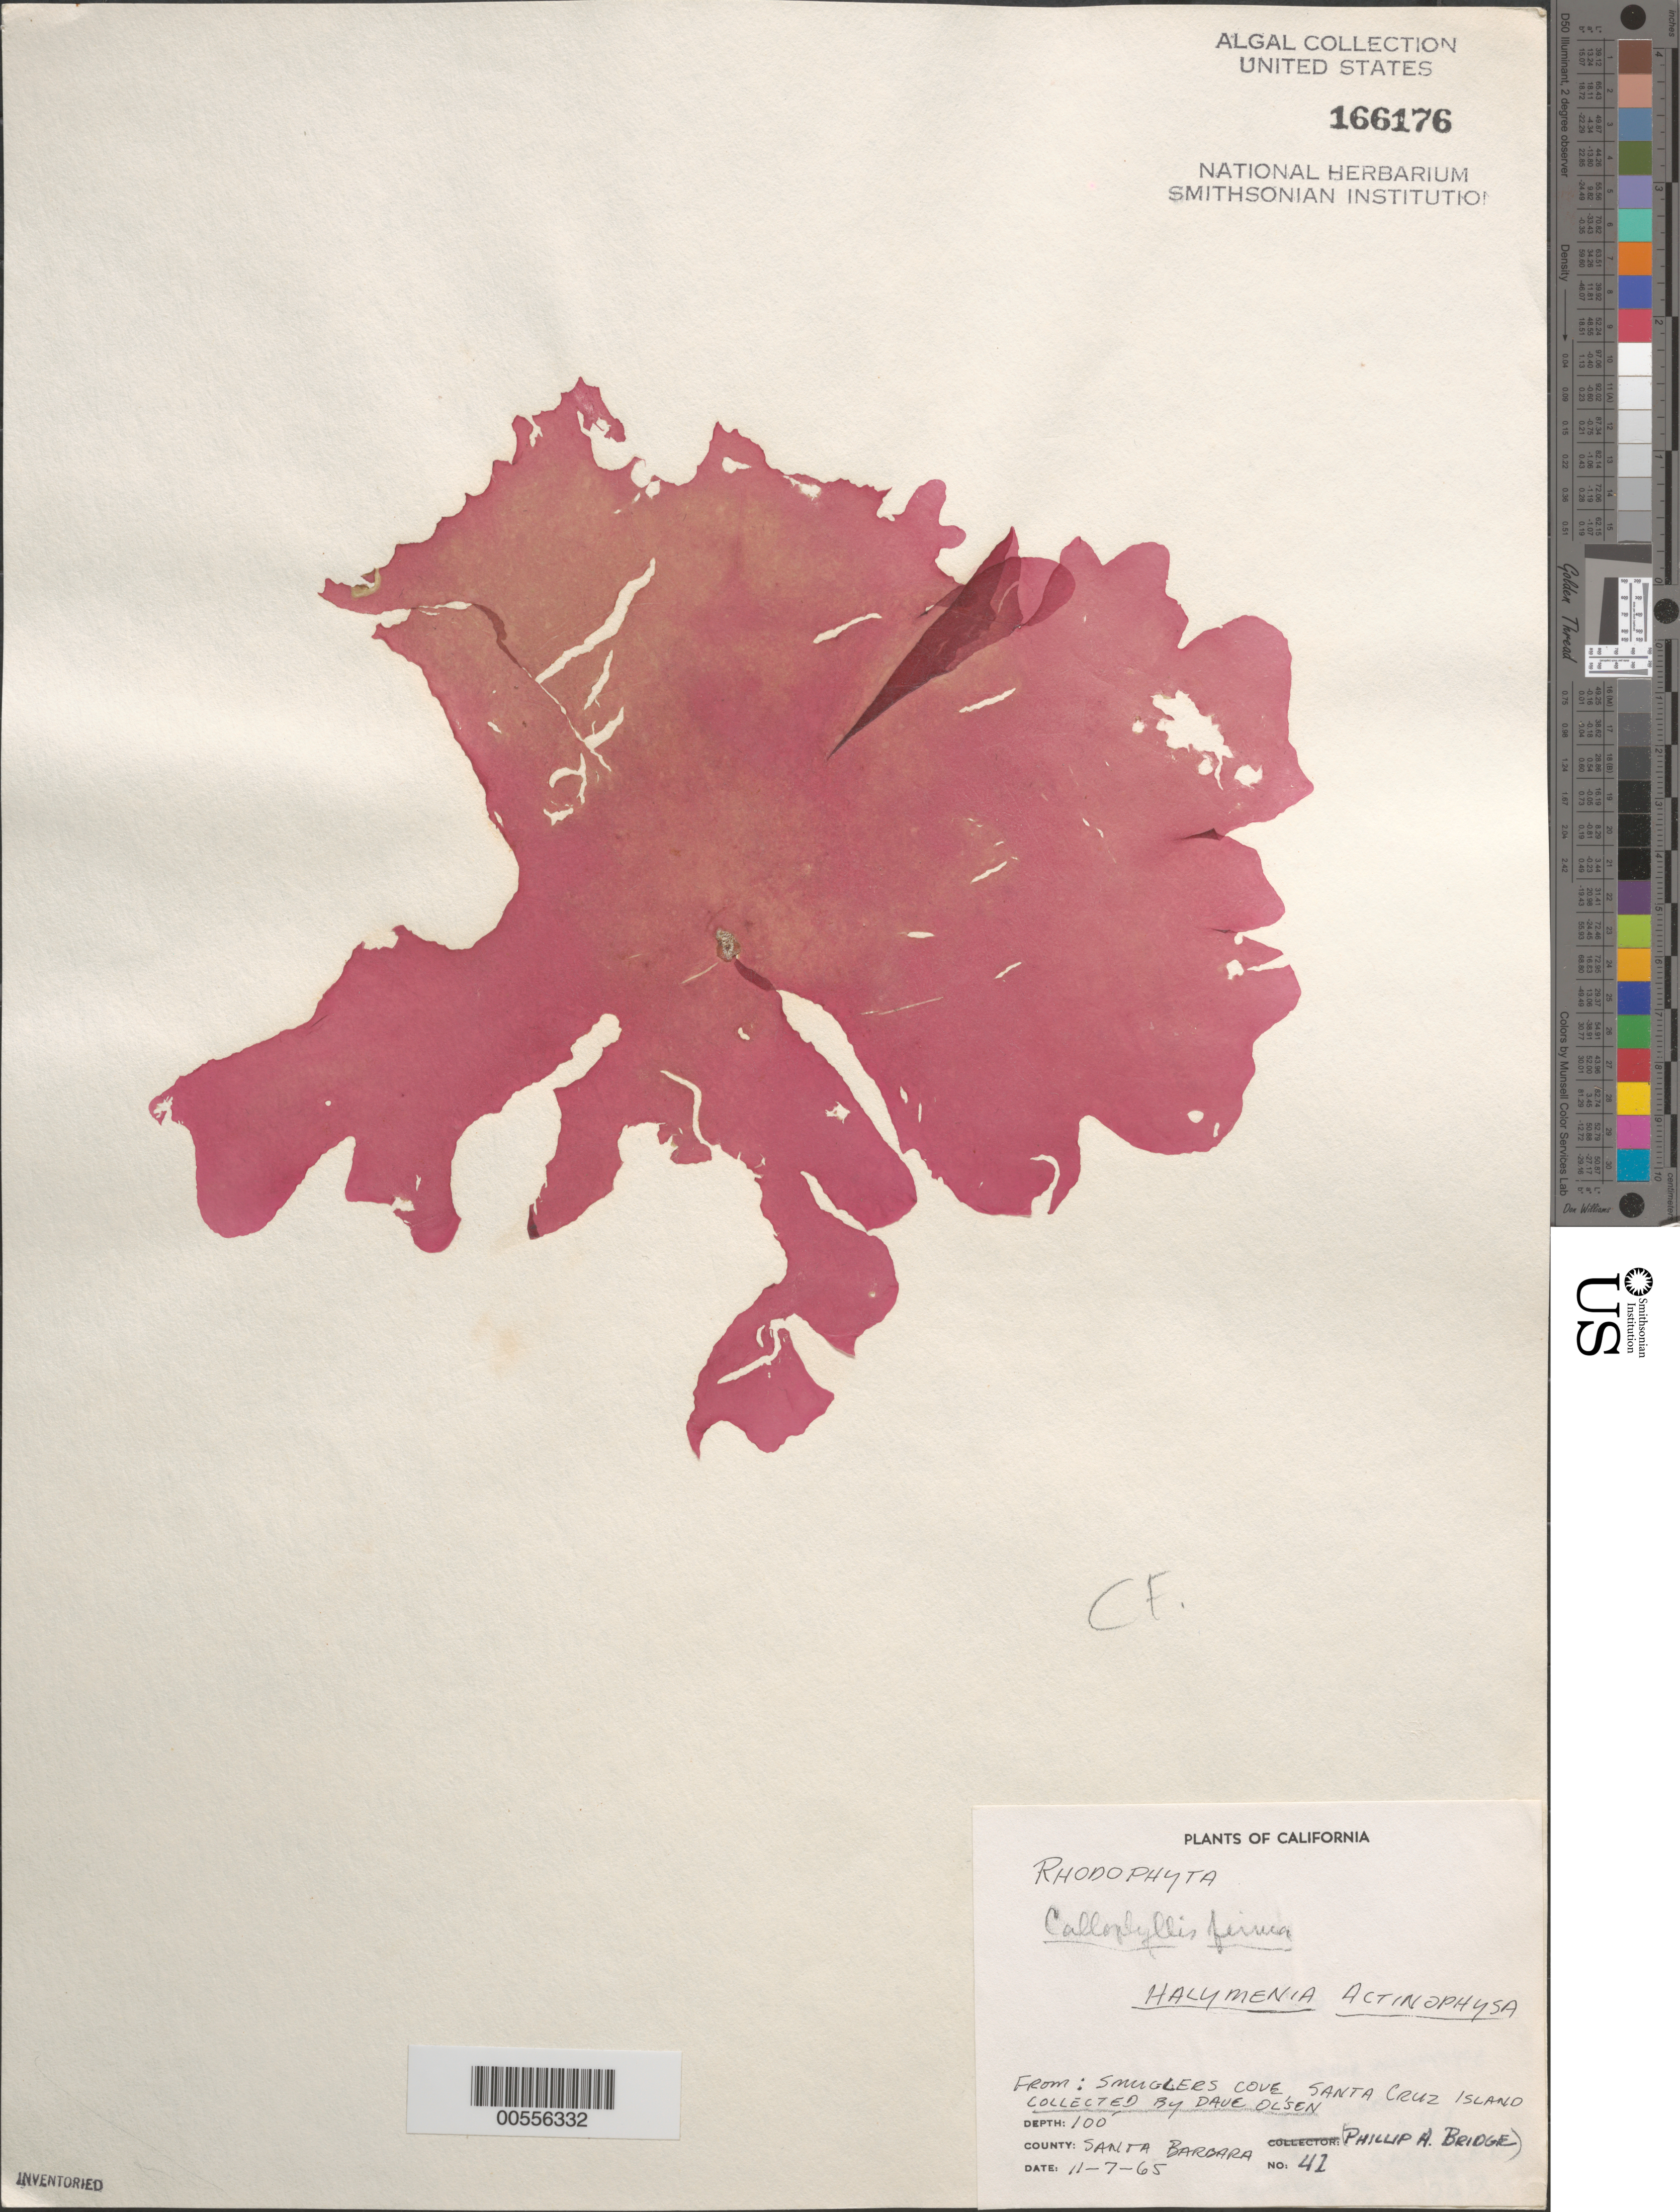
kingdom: Plantae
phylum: Rhodophyta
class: Florideophyceae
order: Gigartinales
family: Kallymeniaceae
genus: Salishia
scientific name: Salishia firma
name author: (Kylin) Clarkston & G.W. Saunders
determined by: Algae name updating Project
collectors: D. Olsen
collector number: Bridge 41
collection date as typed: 07 Nov 1965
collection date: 1965-11-07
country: United States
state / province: California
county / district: Santa Barbara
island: Santa Cruz Island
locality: Smuggler's Cove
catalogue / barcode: US 166176